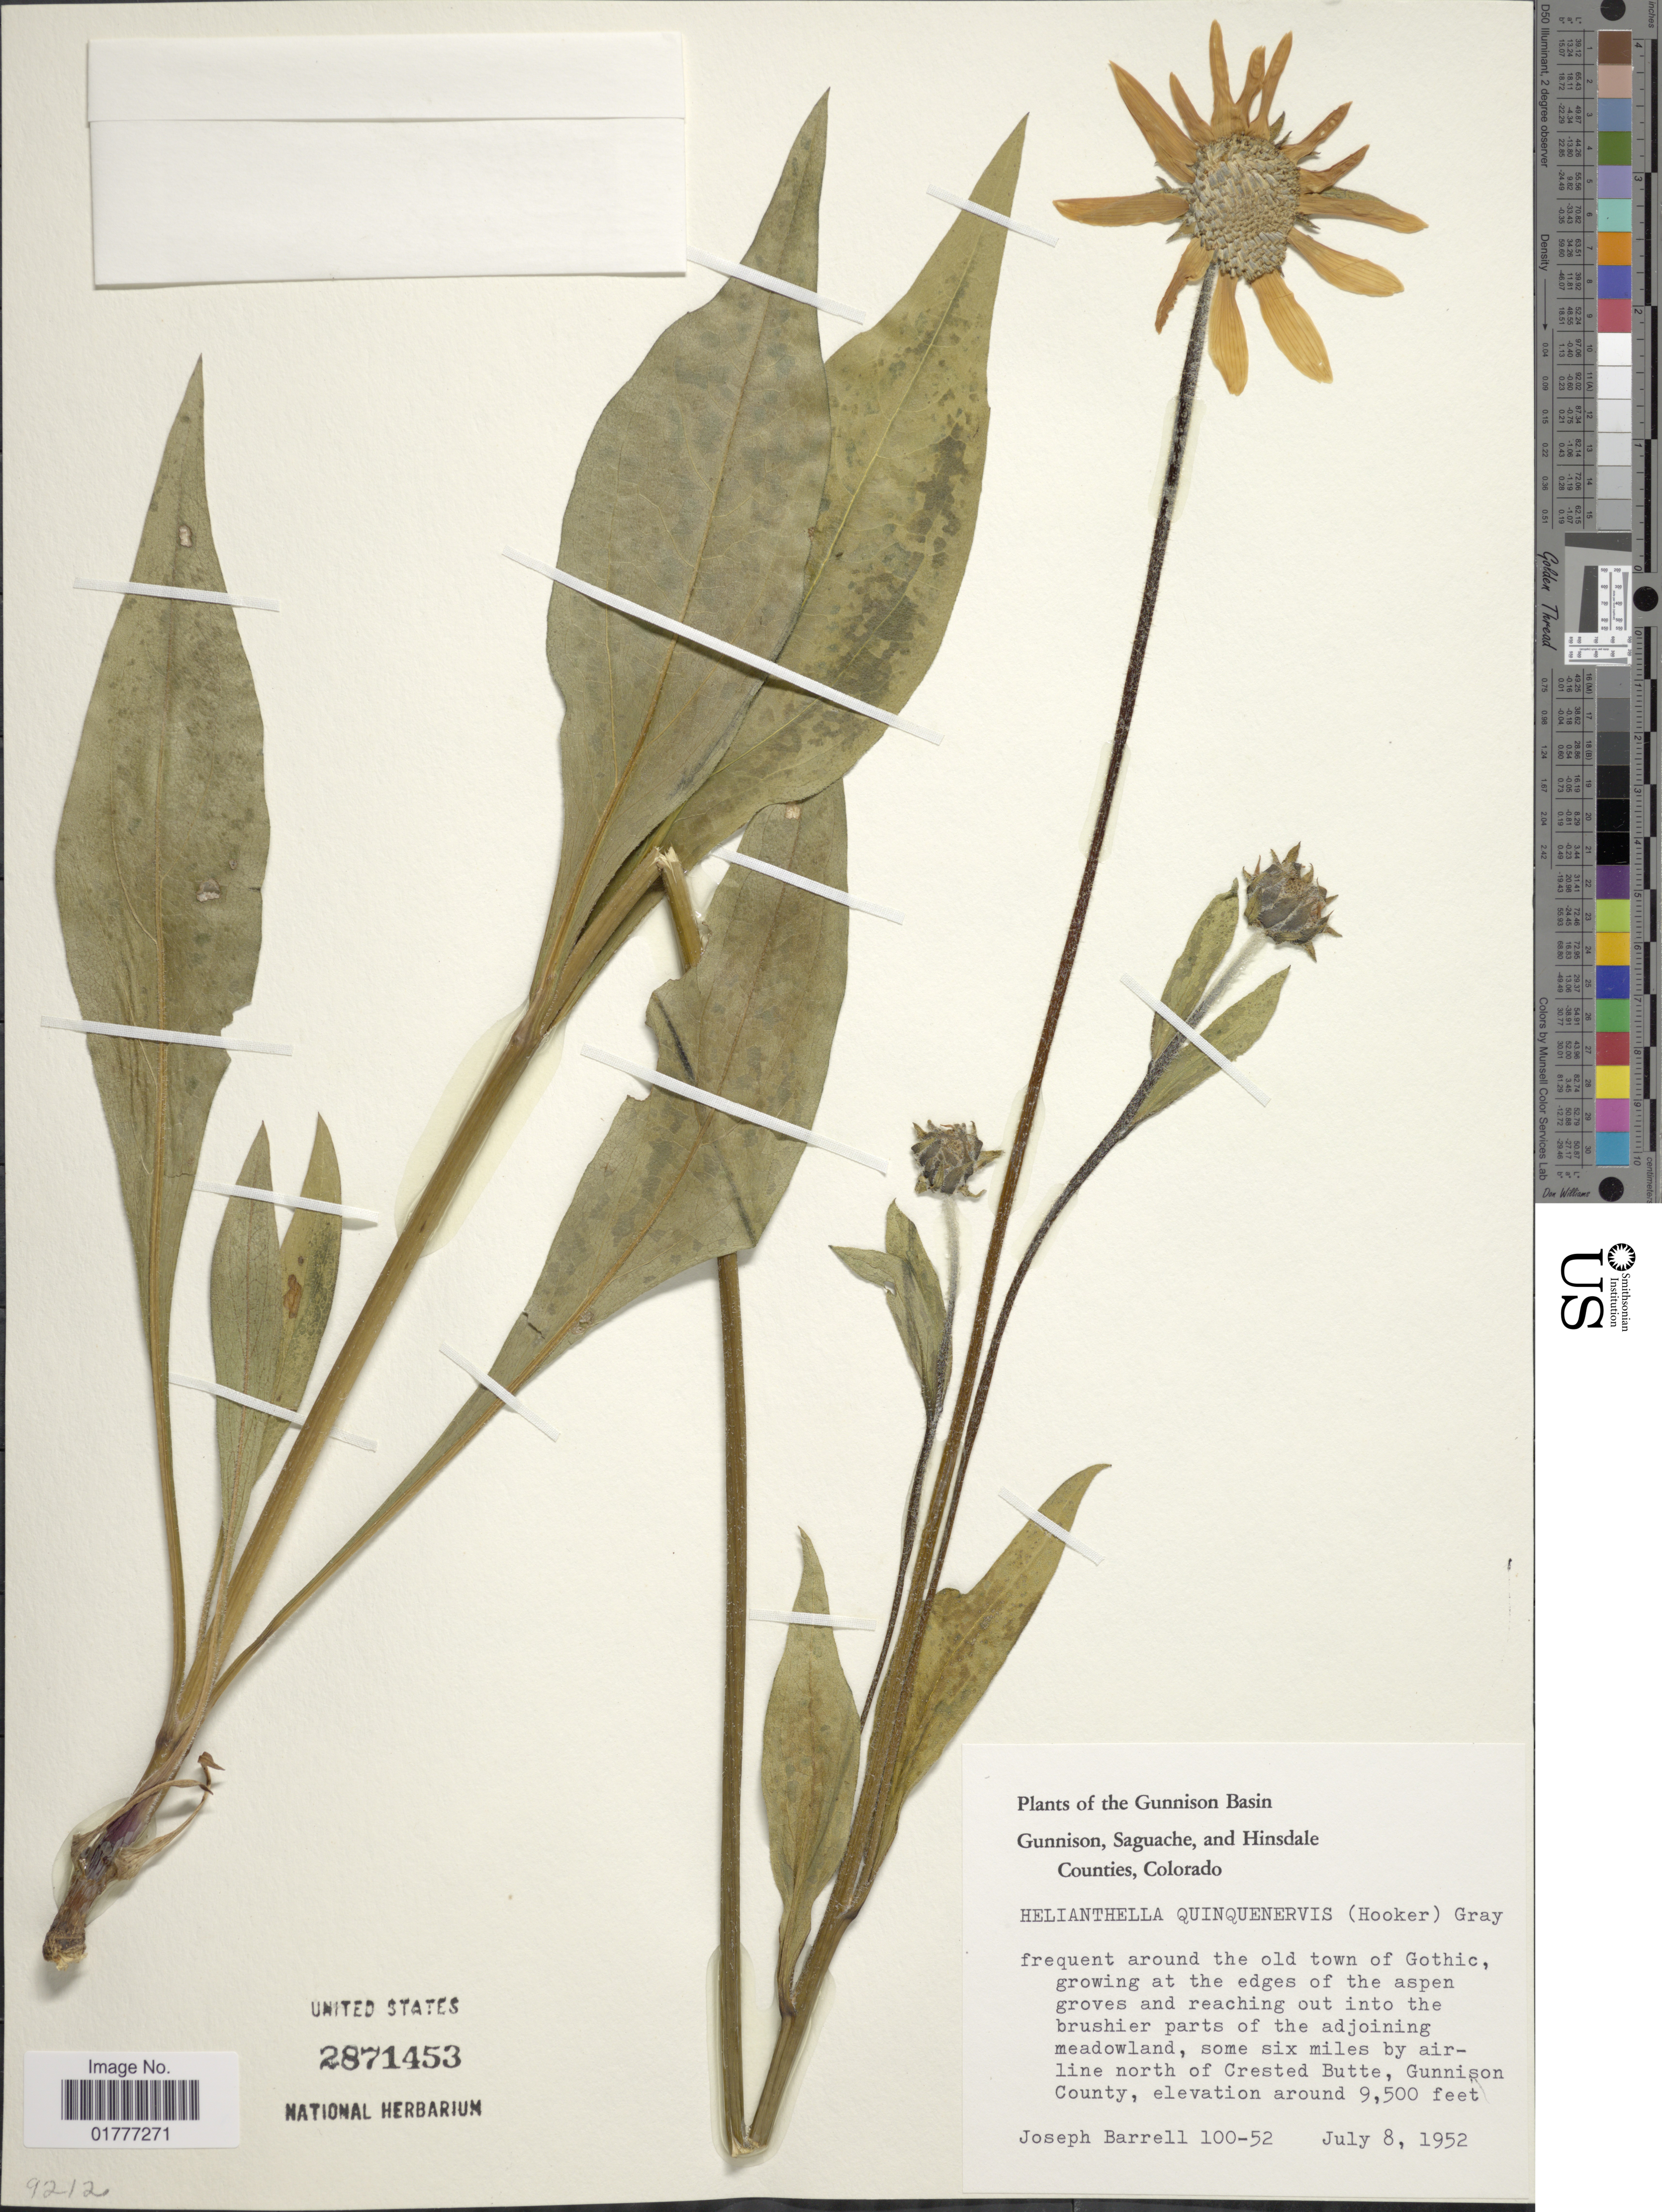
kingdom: Plantae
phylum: Tracheophyta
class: Magnoliopsida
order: Asterales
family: Asteraceae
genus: Helianthella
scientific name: Helianthella quinquenervis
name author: (Hook.) A. Gray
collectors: J. Barrell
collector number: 100-52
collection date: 1952-07-08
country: United States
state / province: Colorado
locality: Gunnison Basin, Gunnison, Saguache, and Hinsdale Counties, frequent around the old town of Gothic, growing at the edges of the aspen groves and reaching out into the bushier parts of the adjoining meadowland, some six miles by airline north of Crested Butte, Gunnison County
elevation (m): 2896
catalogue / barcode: US 2871453